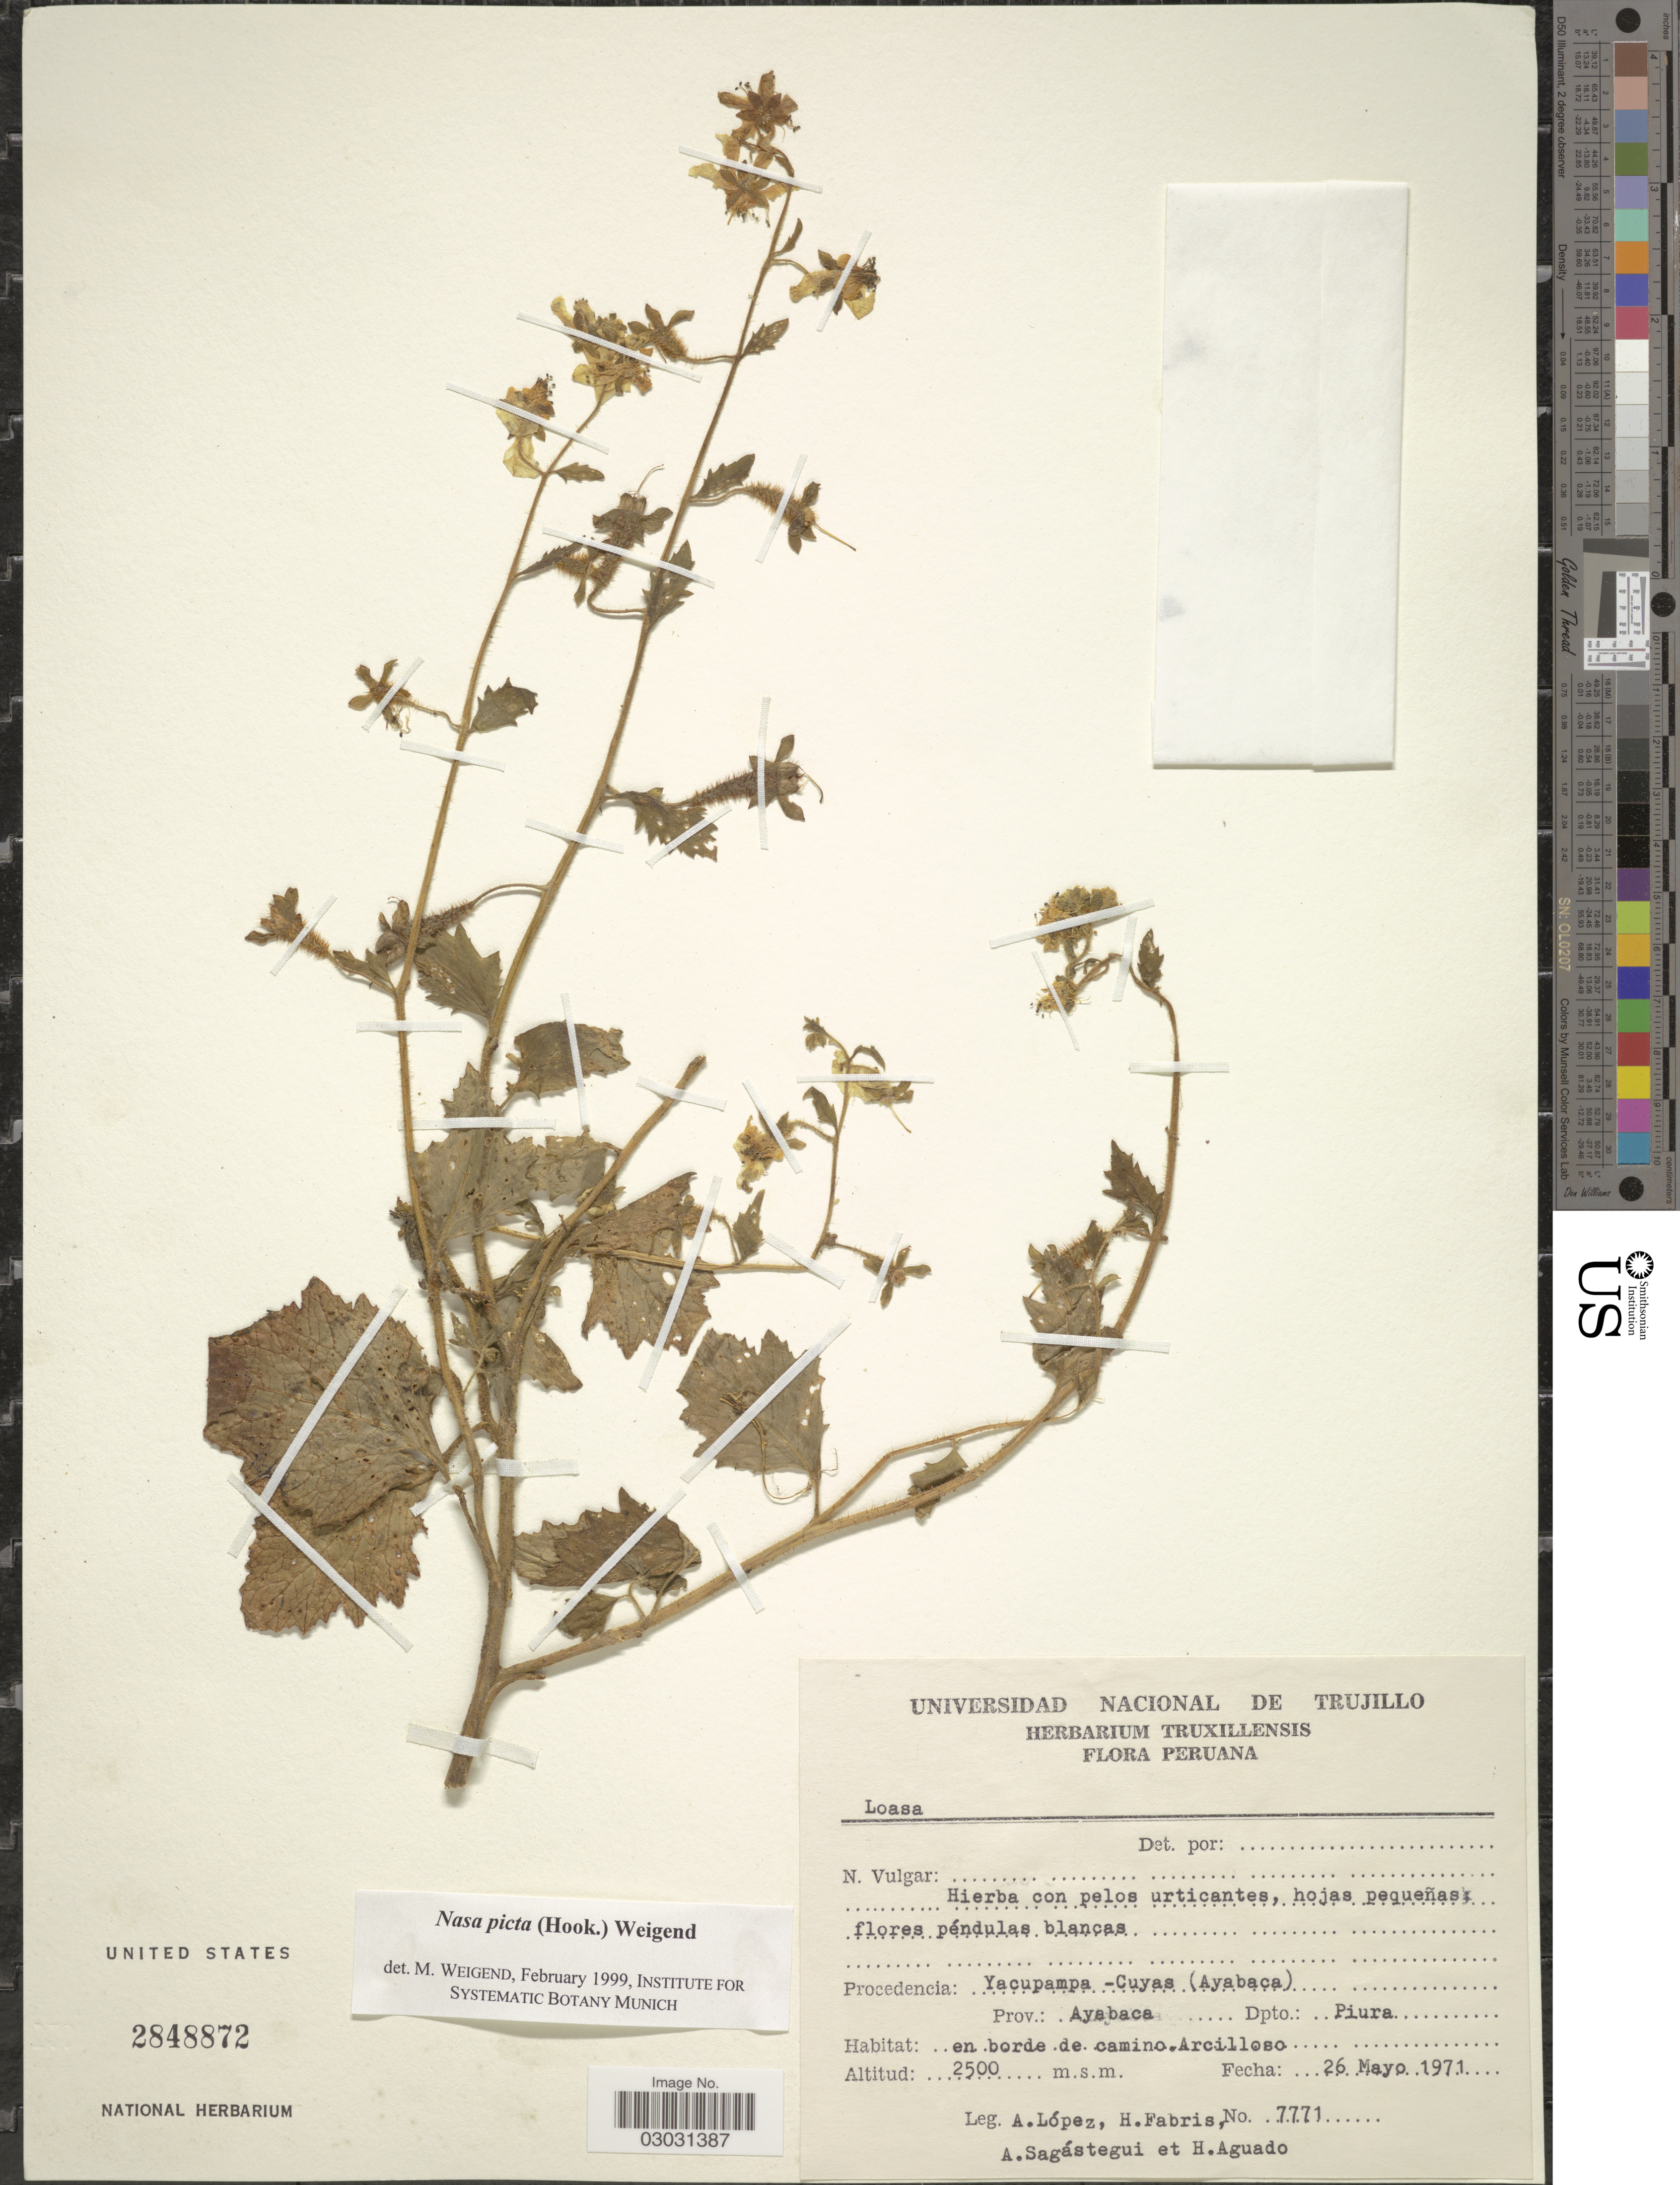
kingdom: Plantae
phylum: Tracheophyta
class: Magnoliopsida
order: Cornales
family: Loasaceae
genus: Nasa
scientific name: Nasa picta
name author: (Hook. f.) Molinari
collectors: A. López, H. Fabris, A. Sagastegui & H. Aguado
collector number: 7771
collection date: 1971-05-26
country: Peru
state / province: Piura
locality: Procedencia: Yacupampa-Cuyas (Ayabaca). Prov.: Ayabaca. Dpto.: Piura.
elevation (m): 2500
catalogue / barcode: US 2848872